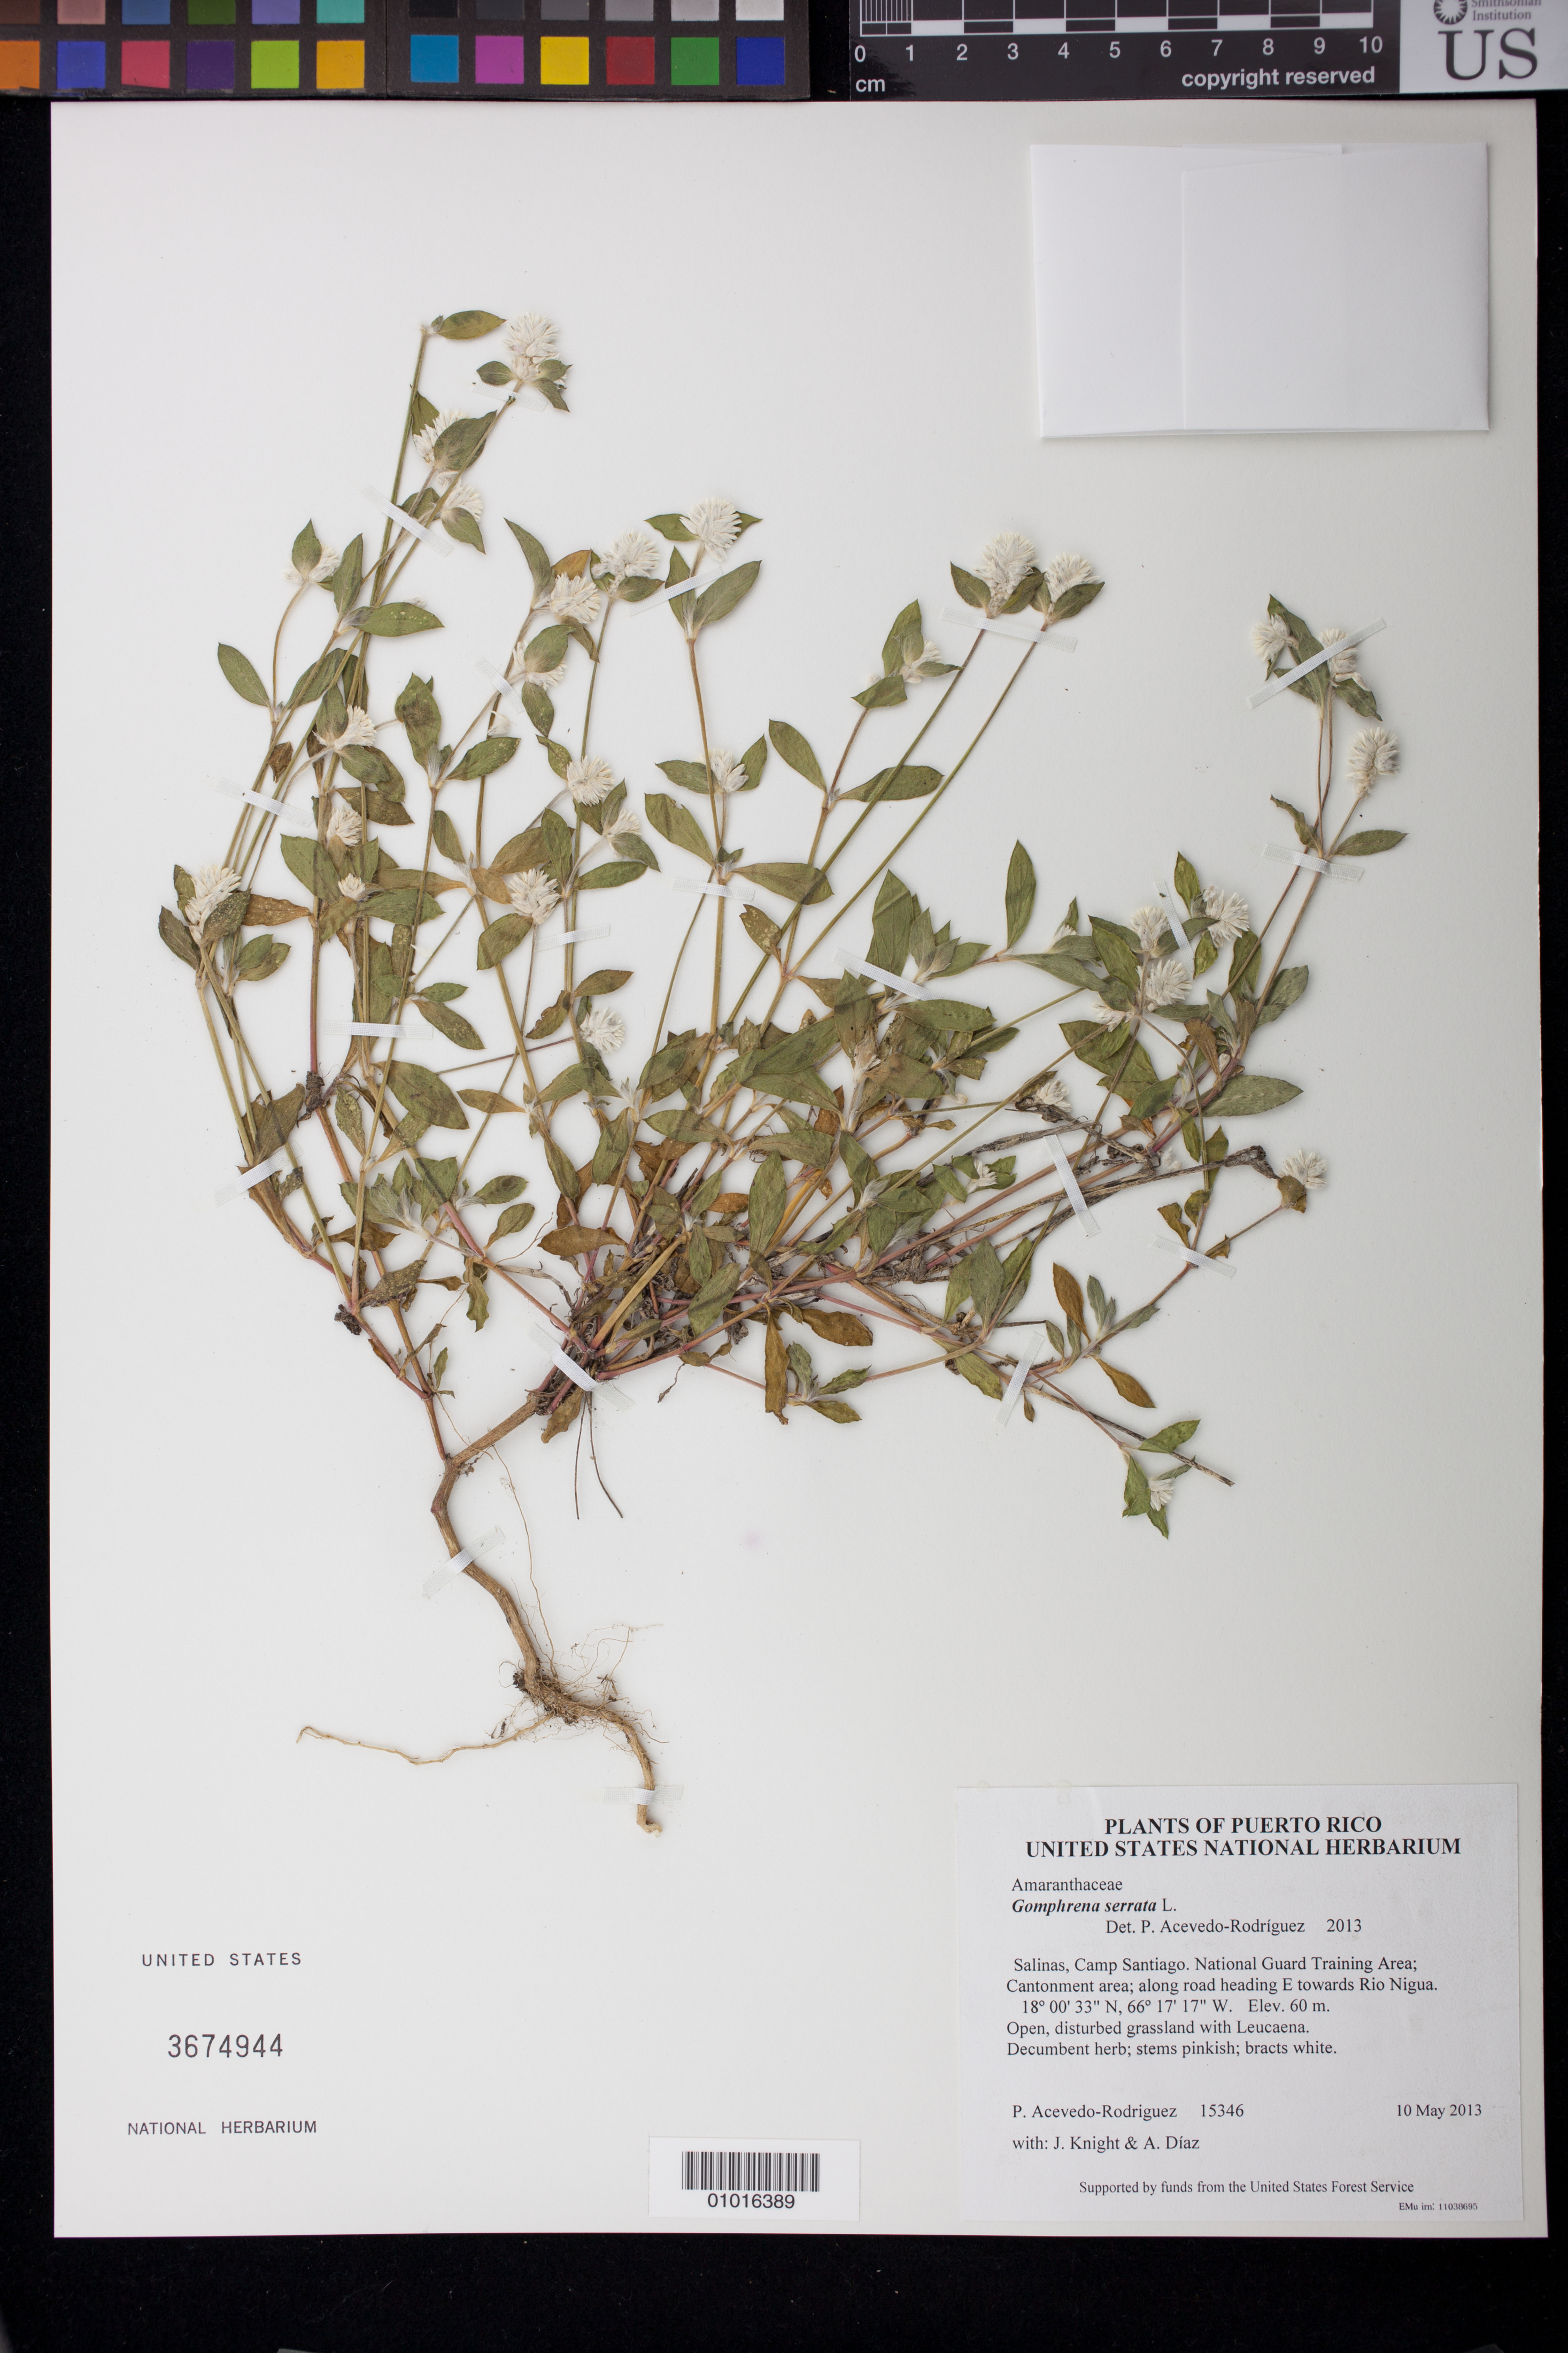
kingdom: Plantae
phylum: Tracheophyta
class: Magnoliopsida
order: Caryophyllales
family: Amaranthaceae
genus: Gomphrena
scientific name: Gomphrena serrata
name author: L.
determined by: Acevedo-Rodríguez, P., (BOT), Smithsonian Institution - National Museum of Natural History (UNITED STATES)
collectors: P. Acevedo-Rodr., J. Knight & A. Díaz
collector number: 15346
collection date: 2013-05-10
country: Puerto Rico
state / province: Salinas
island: Puerto Rico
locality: Camp Santiago. National Guard Training Area; Cantonment area; along road heading E towards Rio Nigua.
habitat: Open, disturbed grassland with Leucaena.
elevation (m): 60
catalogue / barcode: US 3674944